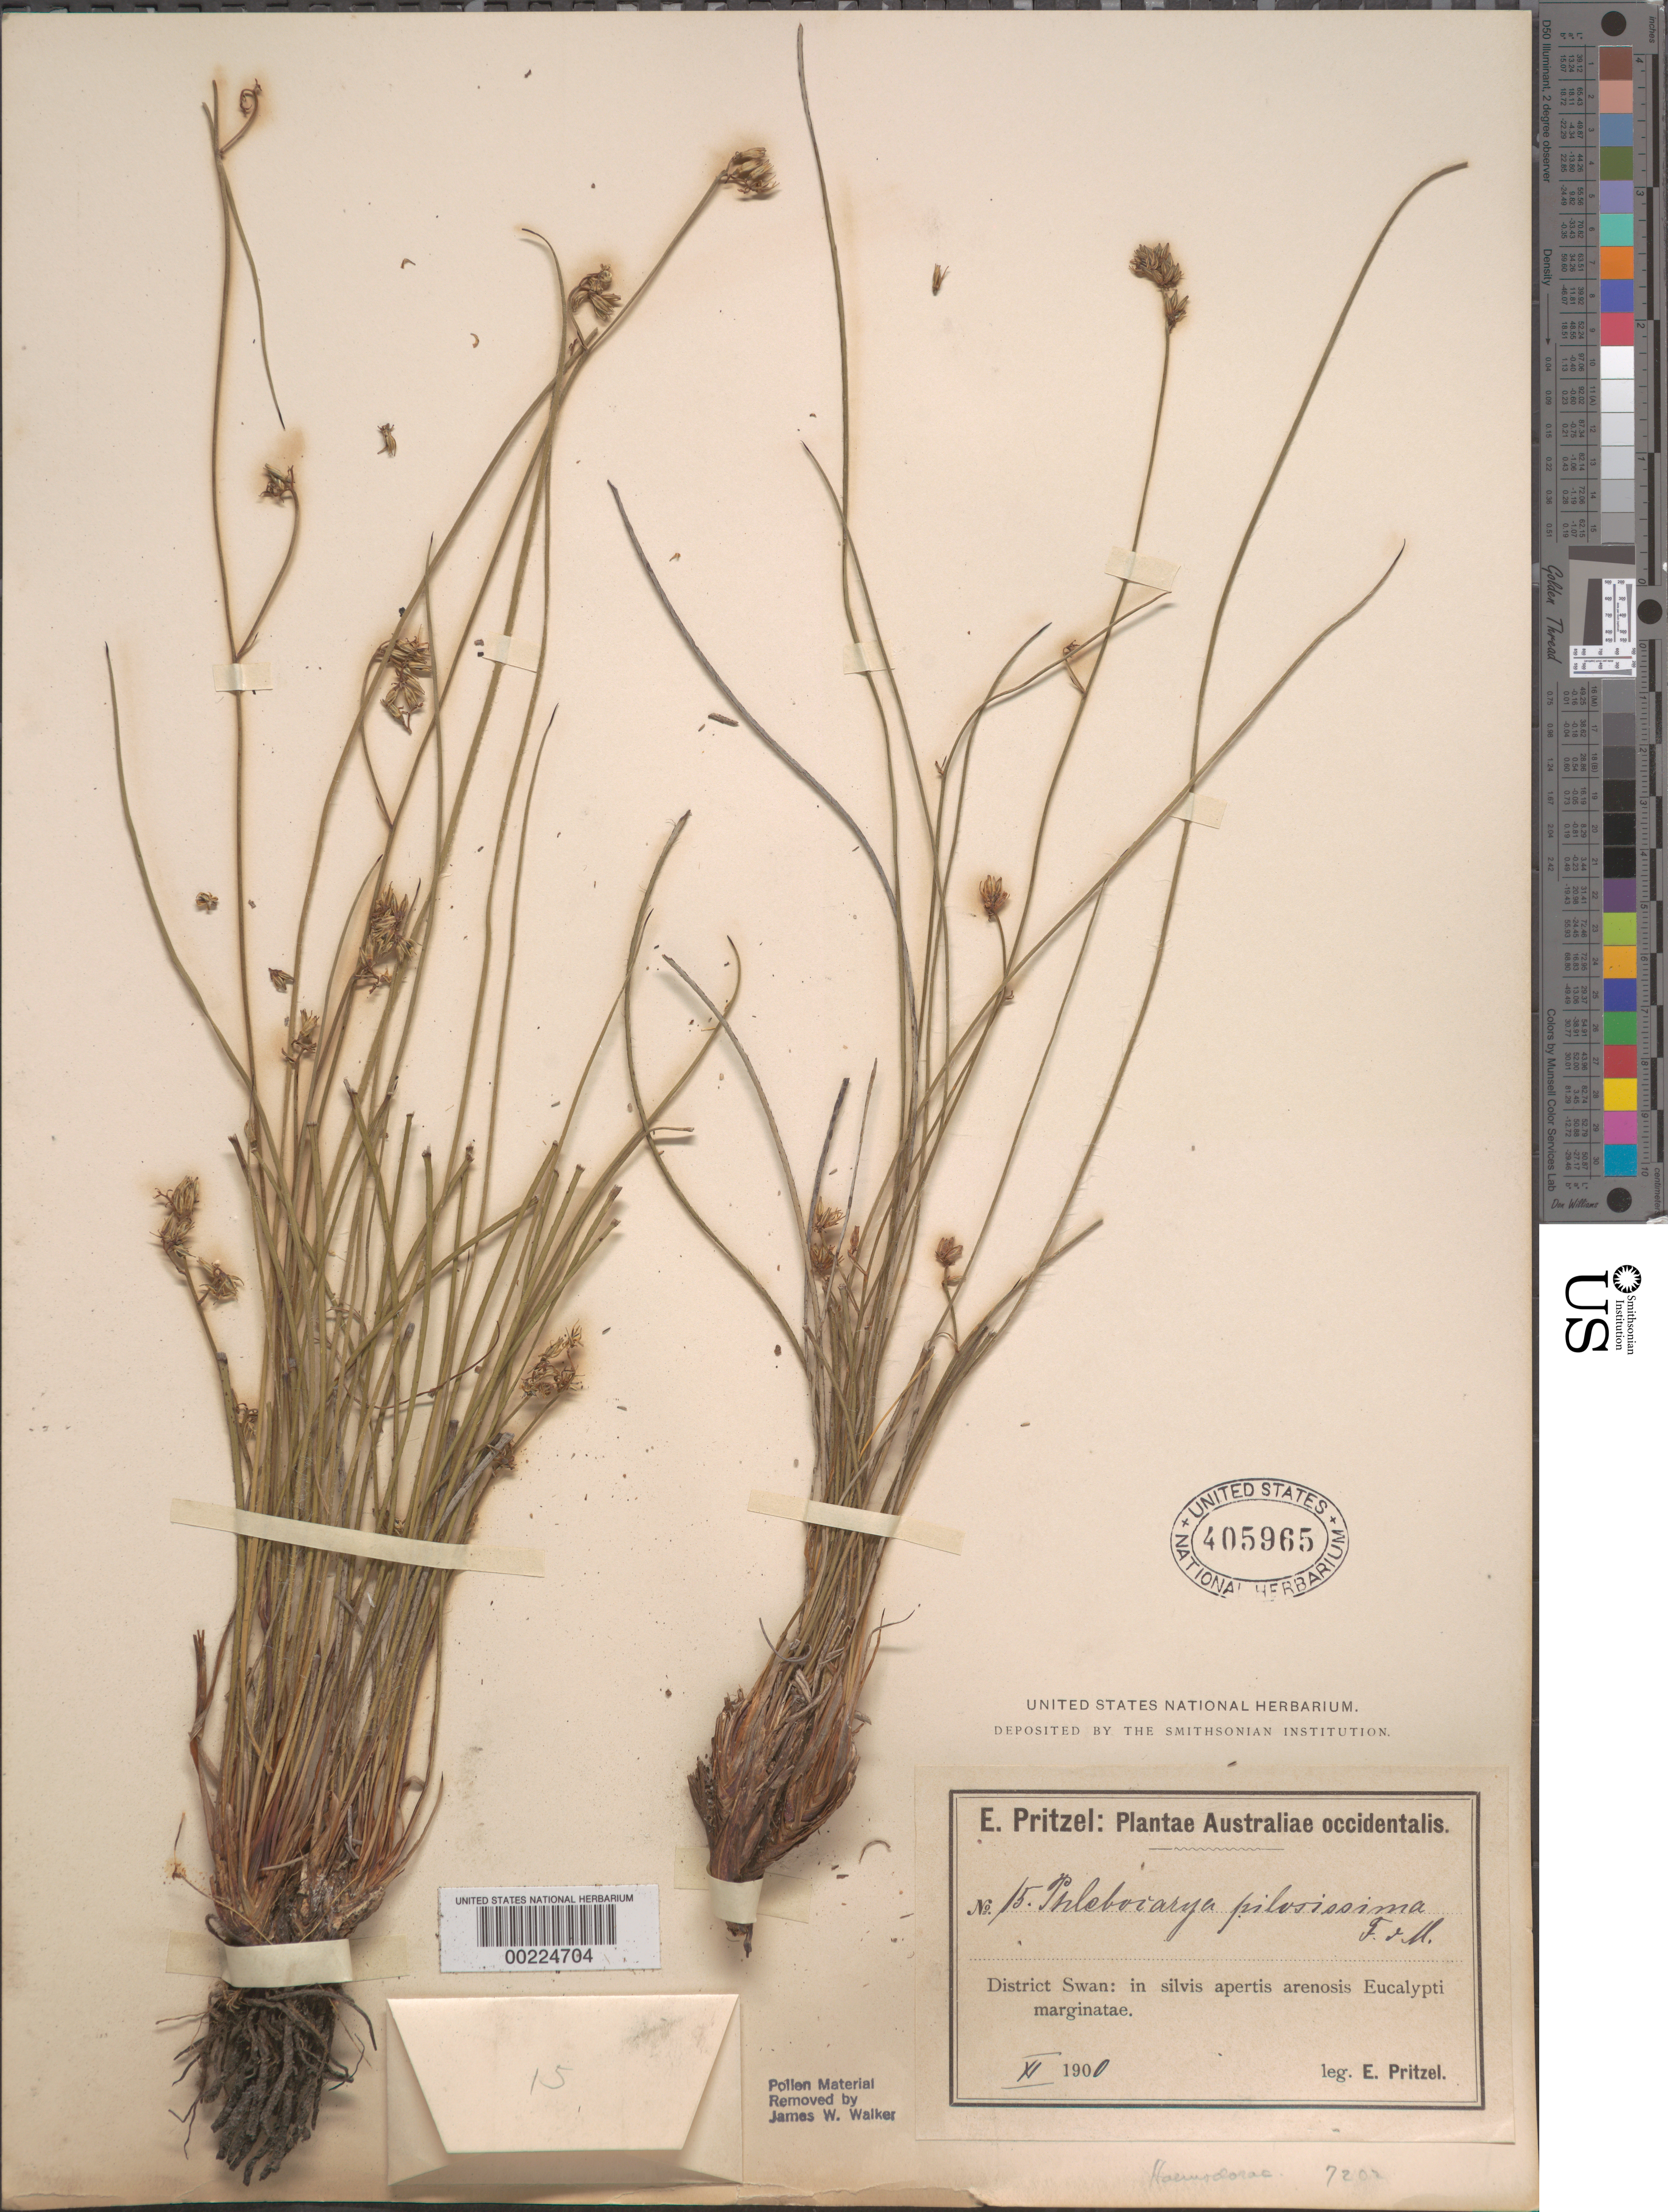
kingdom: Plantae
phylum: Tracheophyta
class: Liliopsida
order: Commelinales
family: Haemodoraceae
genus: Phlebocarya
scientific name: Phlebocarya pilosissima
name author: (F. Muell.) Benth.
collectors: E. G. Pritzel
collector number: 15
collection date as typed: Nov 1900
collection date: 1900-11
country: Australia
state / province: Western Australia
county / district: Swan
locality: Swan dist.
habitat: Open woods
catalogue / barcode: US 405965